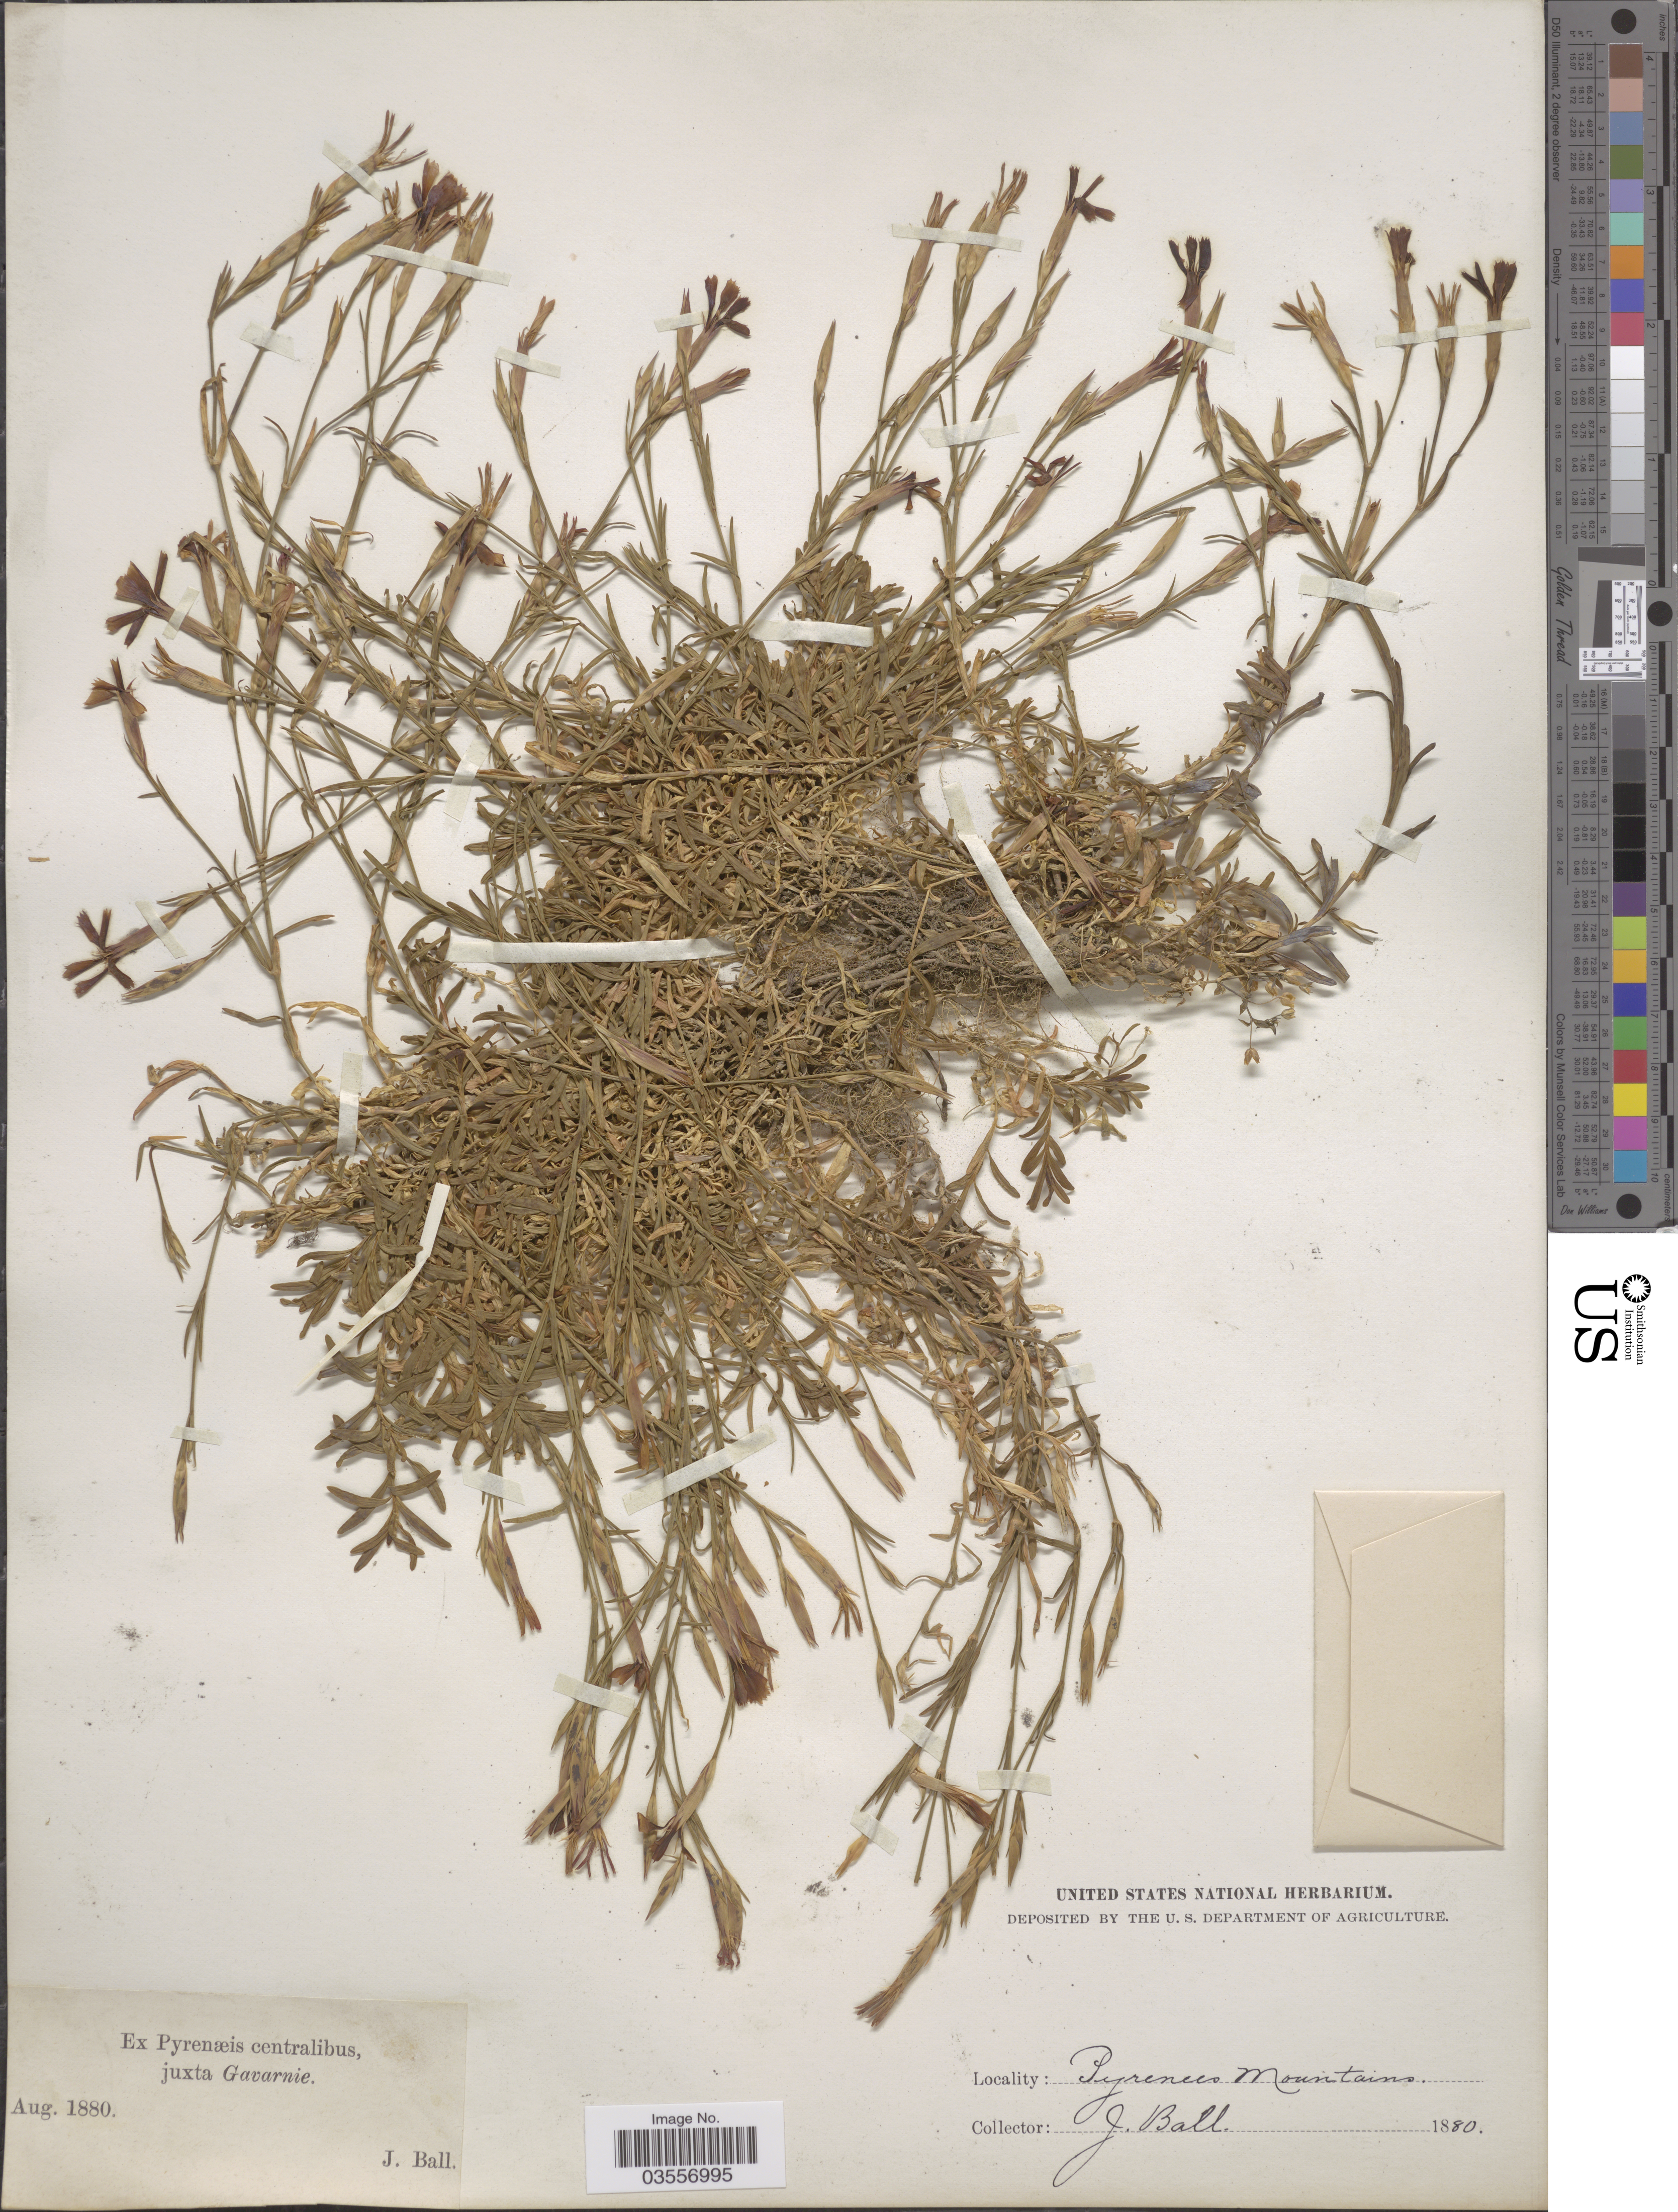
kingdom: Plantae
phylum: Tracheophyta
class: Magnoliopsida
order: Caryophyllales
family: Caryophyllaceae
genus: Dianthus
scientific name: Dianthus sp.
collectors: J. Ball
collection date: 1880-08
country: France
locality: Ex Pyrenæis centralibus, juxta Gavarnie. Pyrenees Mountains.